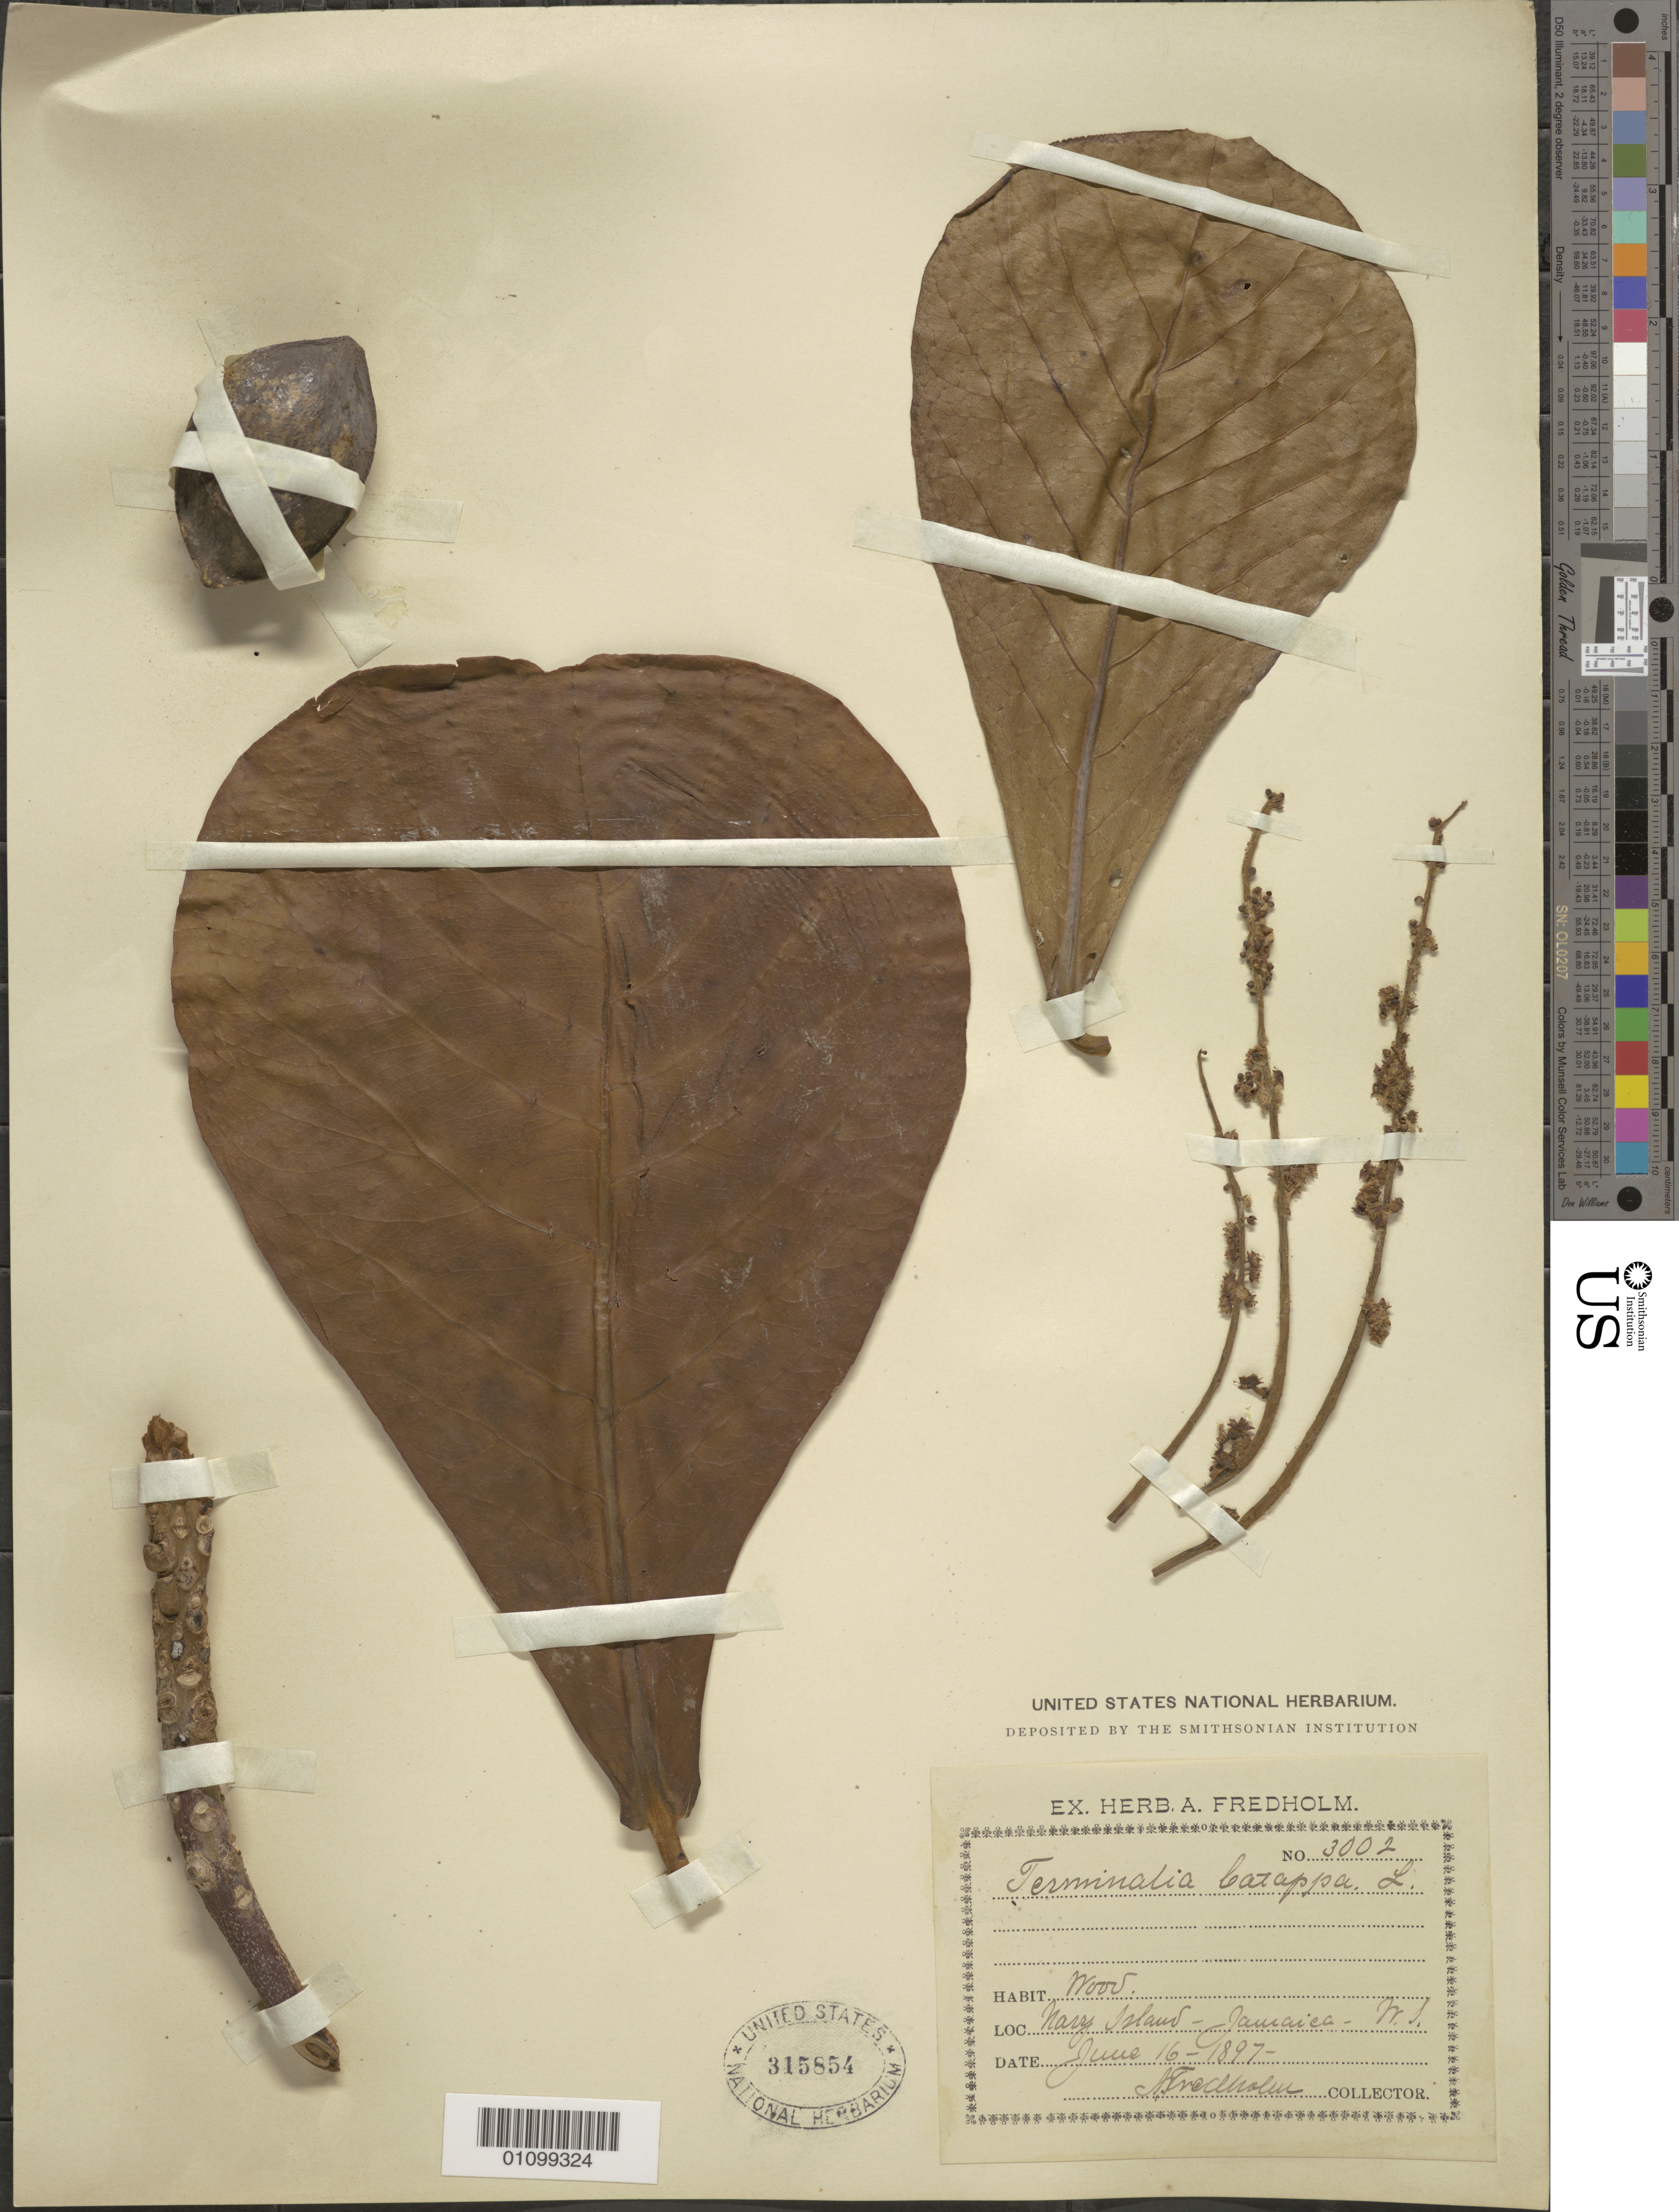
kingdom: Plantae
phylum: Tracheophyta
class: Magnoliopsida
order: Myrtales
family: Combretaceae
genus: Terminalia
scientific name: Terminalia catappa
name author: L.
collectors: A. Fredholm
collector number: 3002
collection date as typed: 16 Jun 1897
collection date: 1897-06-16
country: Jamaica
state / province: Portland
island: Navy Island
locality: Navy Island.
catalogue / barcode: US 315854